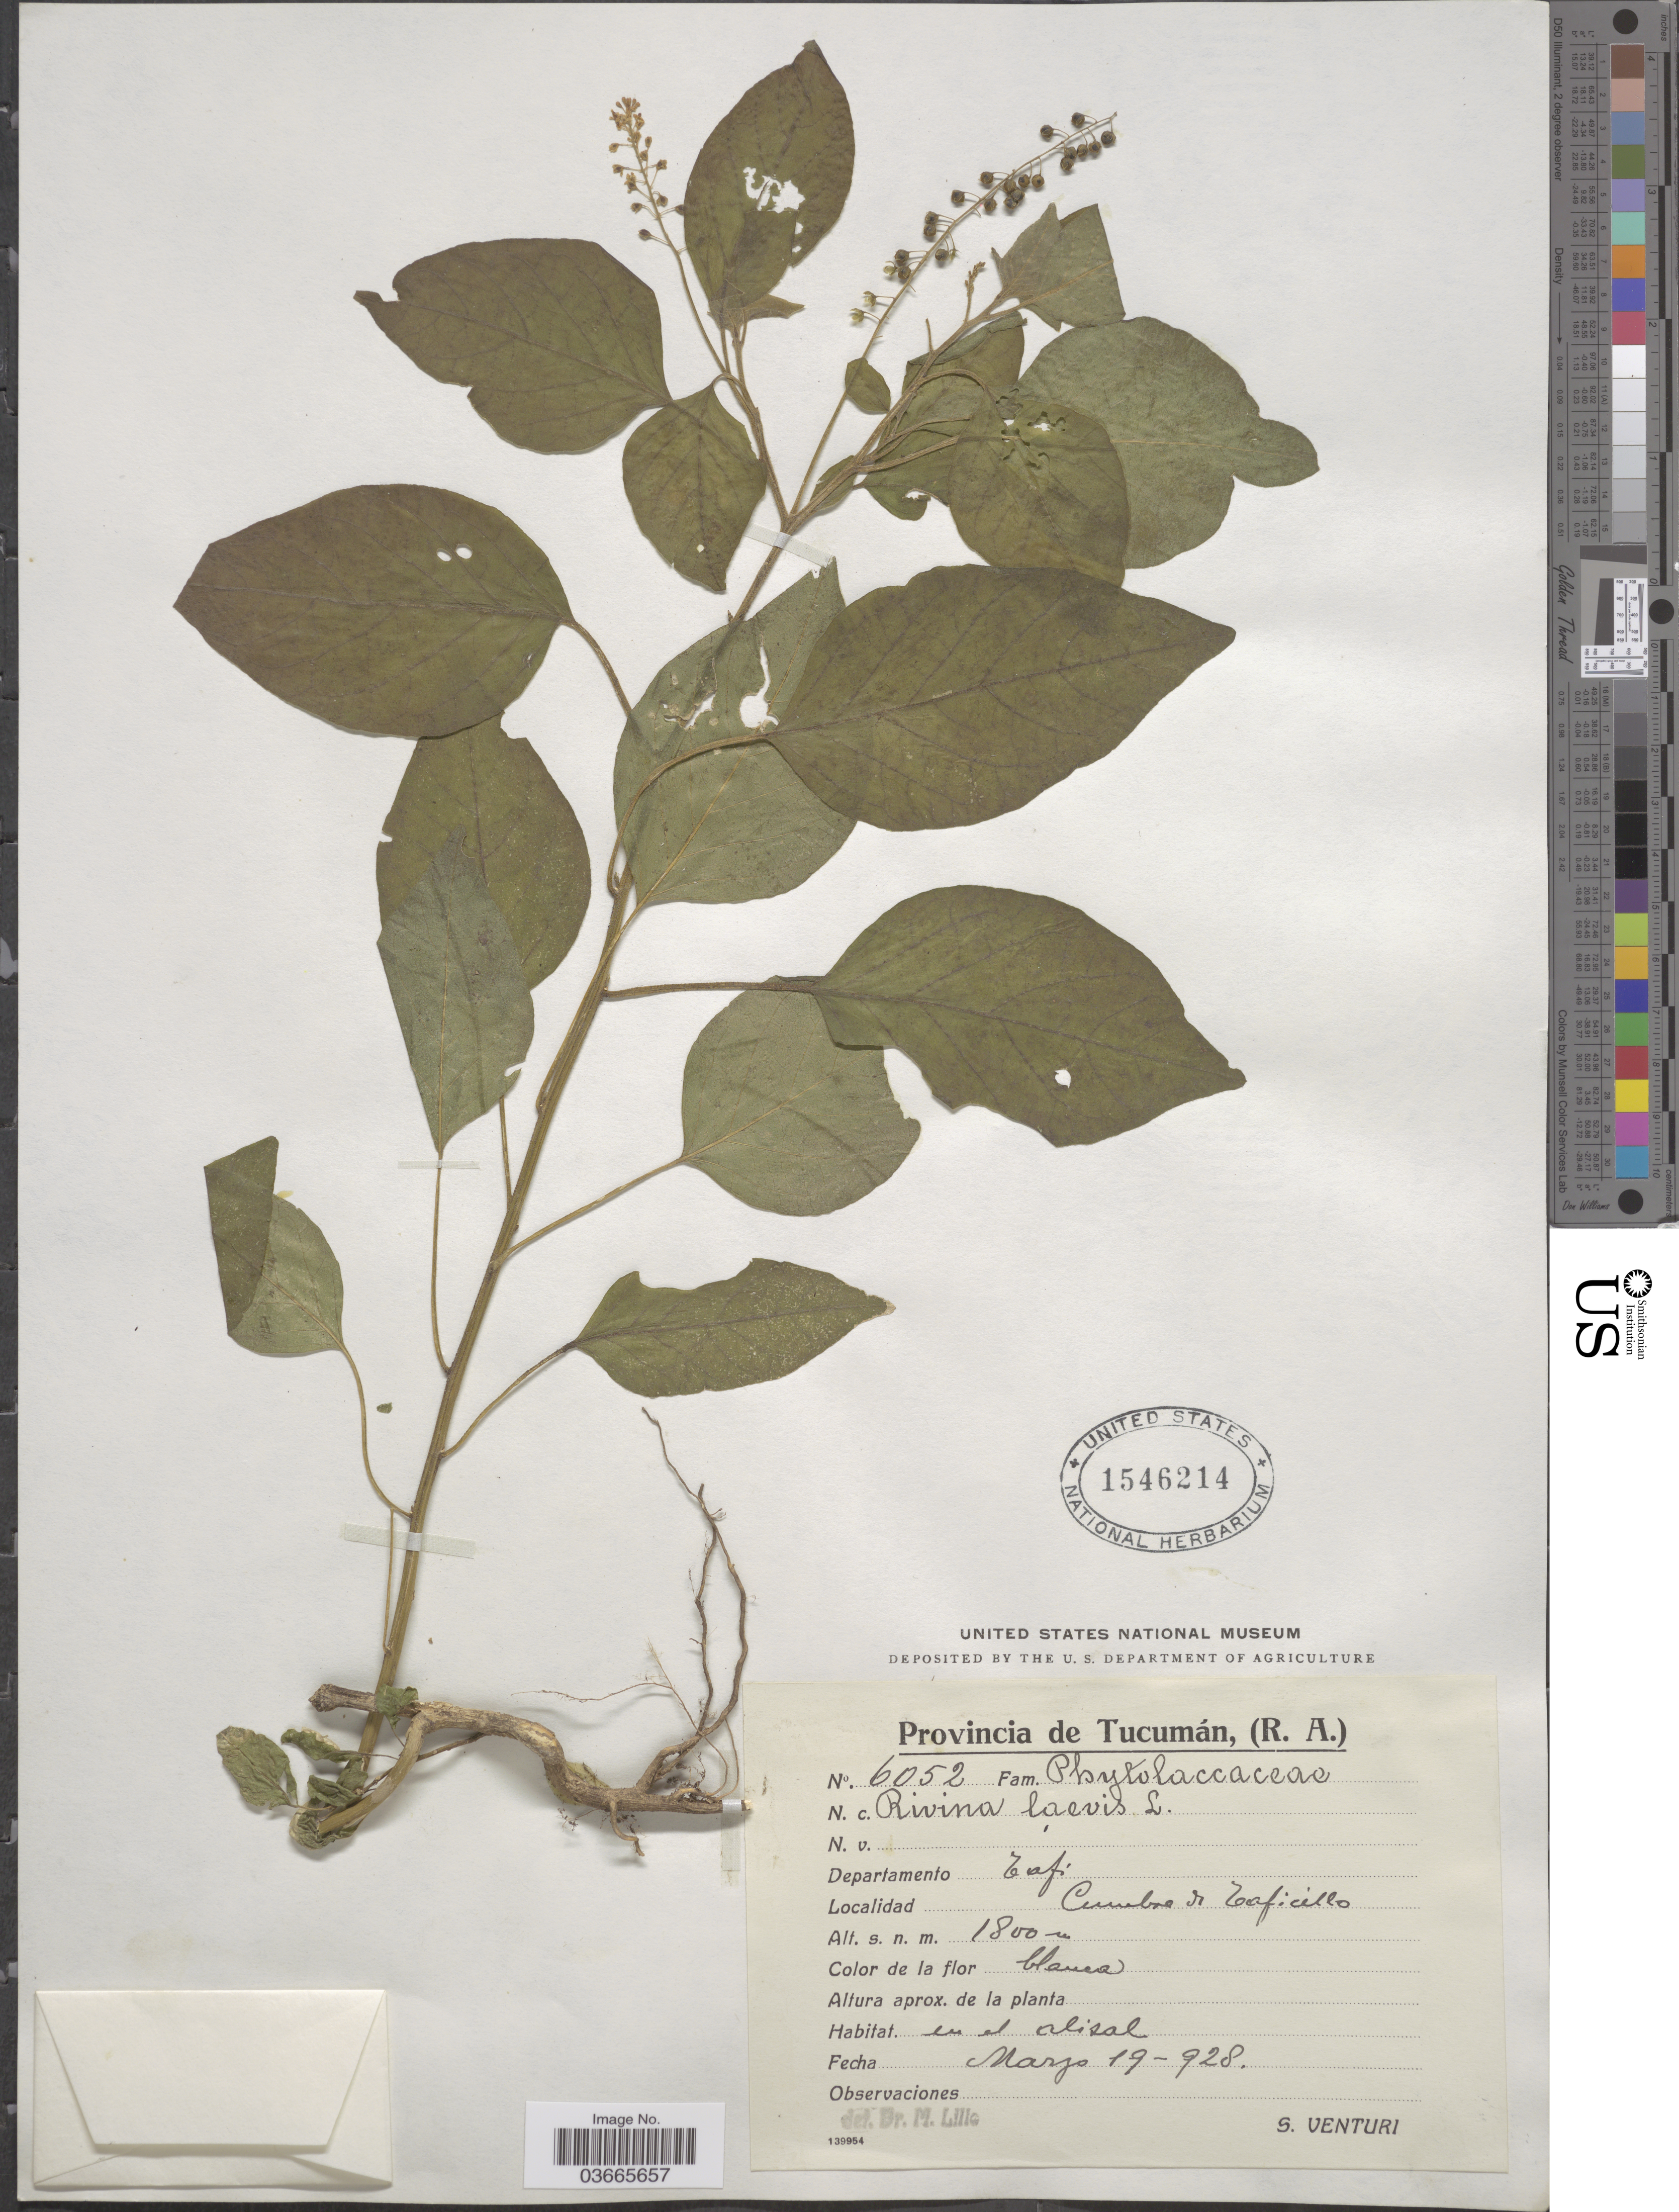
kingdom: Plantae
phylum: Tracheophyta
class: Magnoliopsida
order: Caryophyllales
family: Phytolaccaceae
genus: Rivina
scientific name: Rivina humilis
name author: L.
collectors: S. Venturi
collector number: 6052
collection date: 1928-03-19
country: Argentina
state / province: Tucuman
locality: Departamento Tafi. Cumbre de Taficillo.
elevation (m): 1800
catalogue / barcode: US 1546214